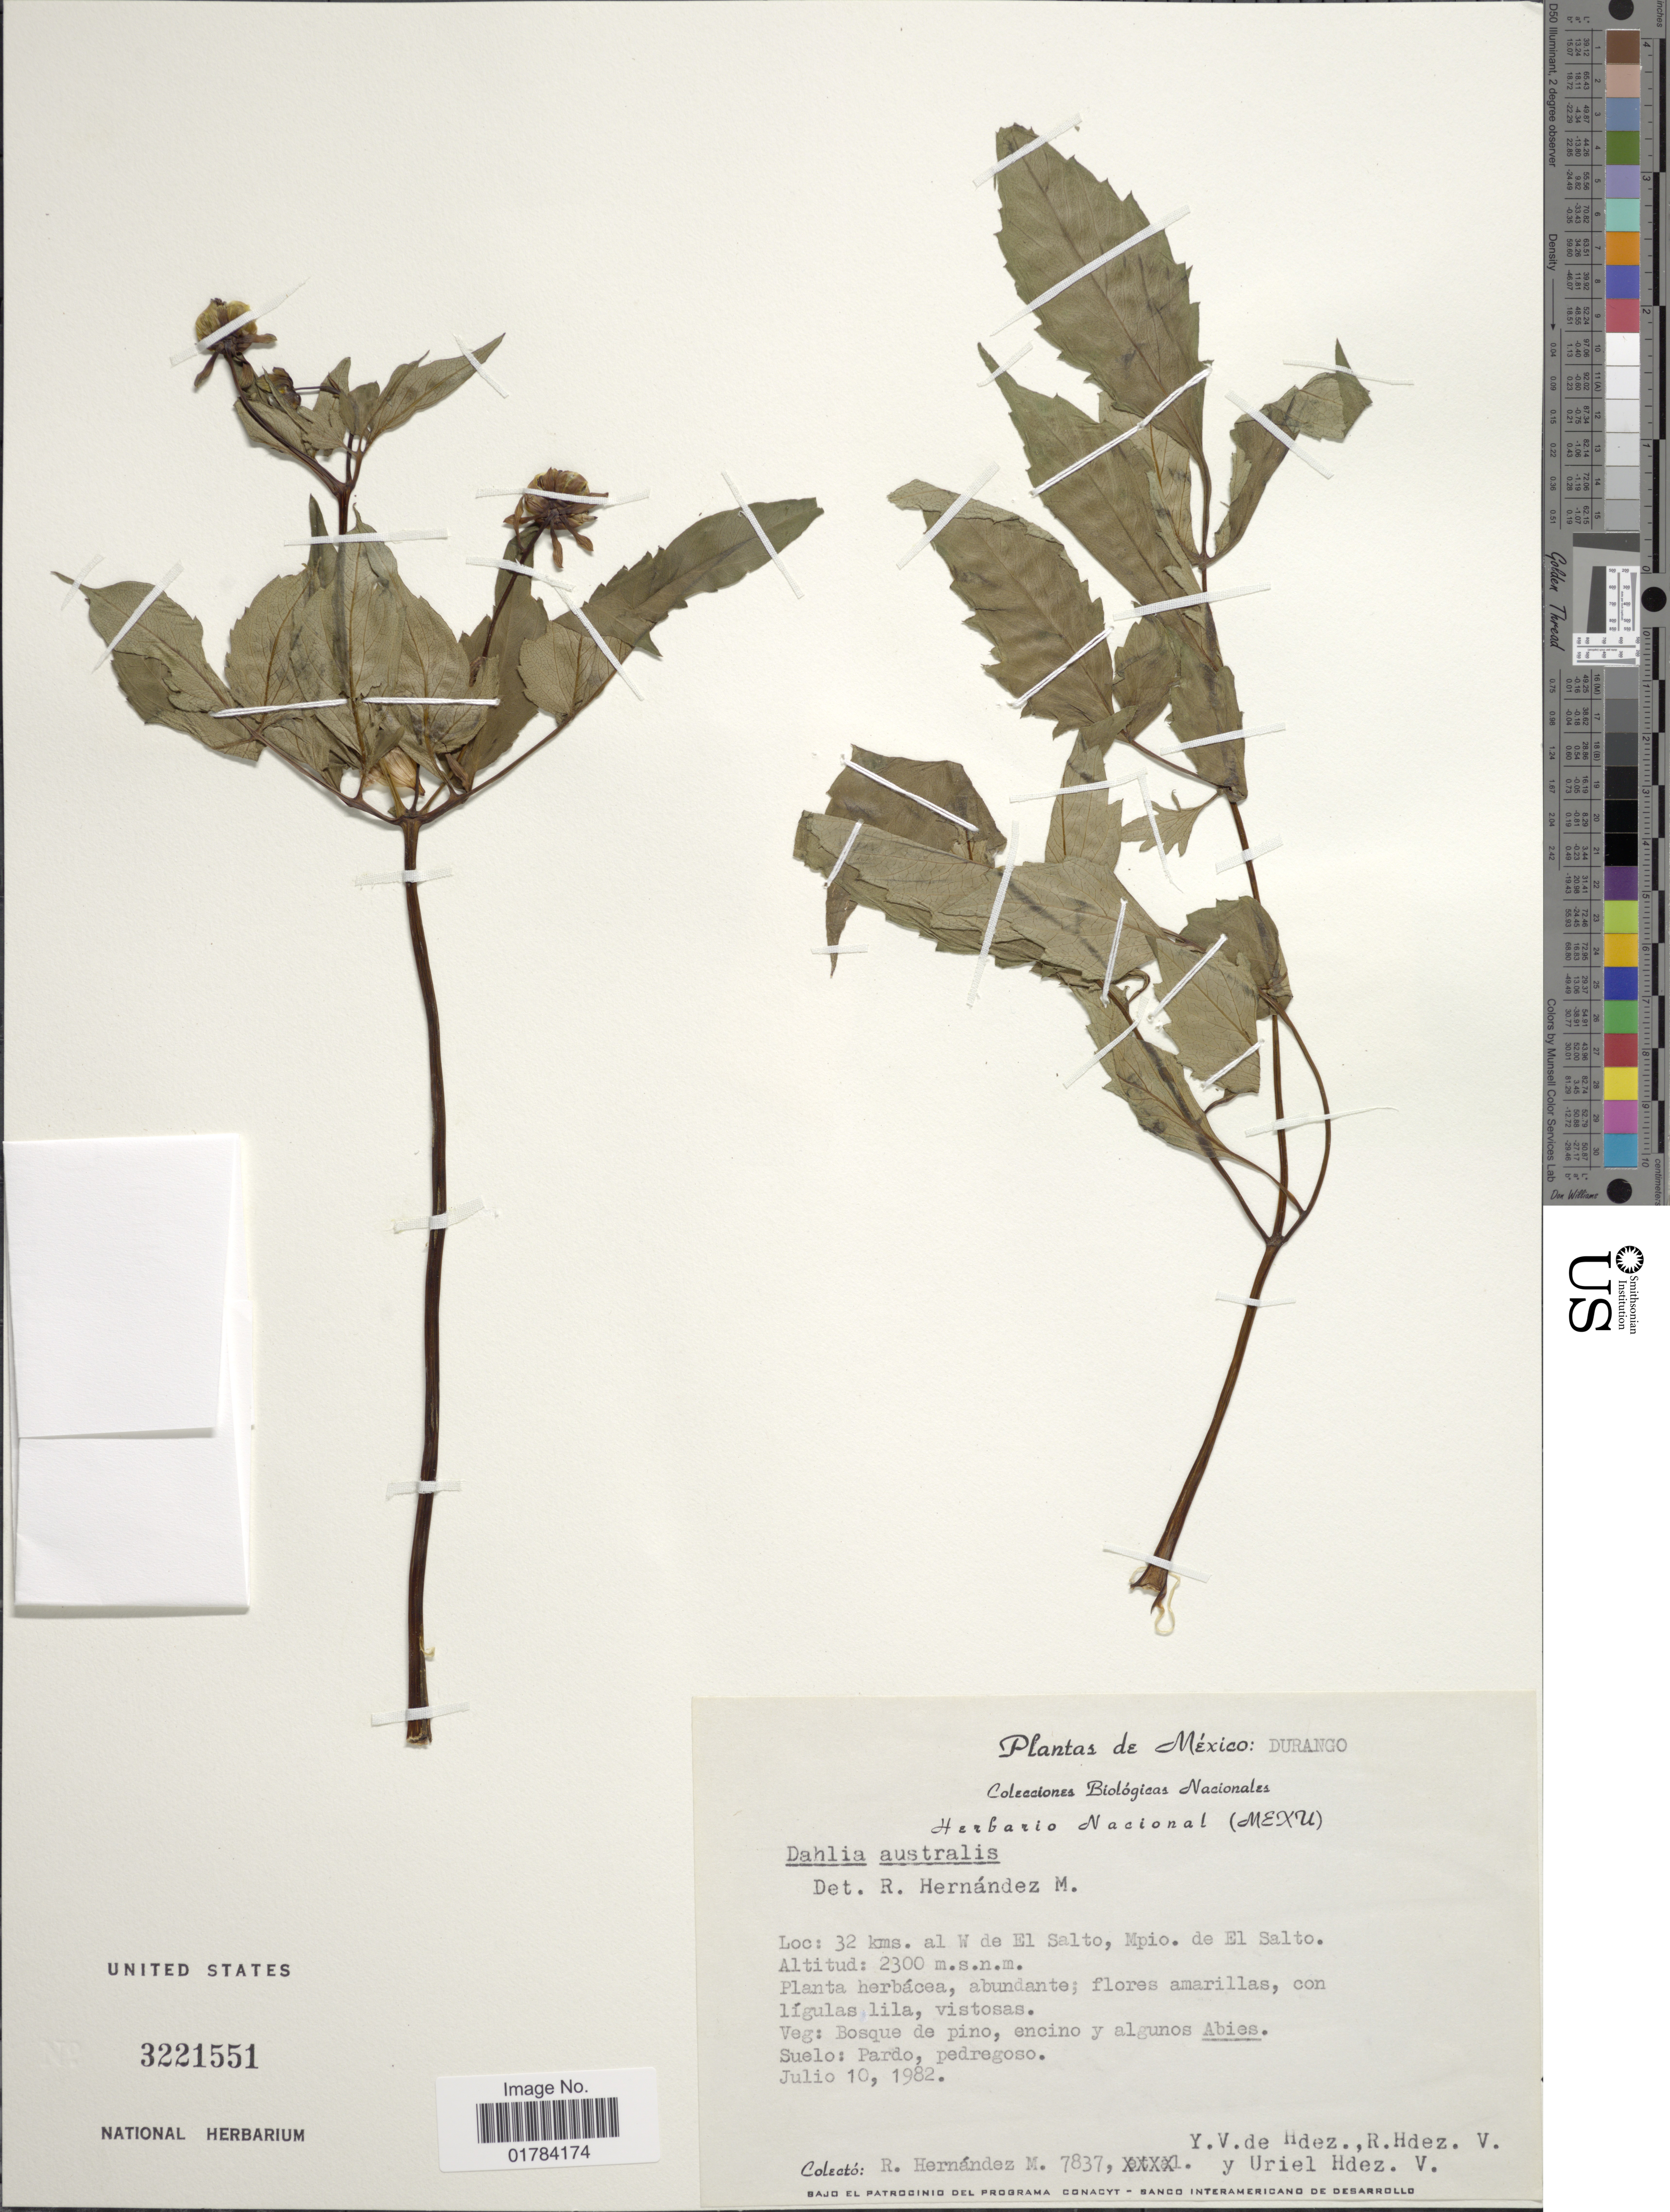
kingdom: Plantae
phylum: Tracheophyta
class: Magnoliopsida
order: Asterales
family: Asteraceae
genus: Dahlia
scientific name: Dahlia australis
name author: (Sherff) P.D. Sørensen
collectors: R. Hernández M., Y. V. De Hdez, R. Hdez.-V. & U. Hdez.-V.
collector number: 7837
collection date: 1982-07-10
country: Mexico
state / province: Durango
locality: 32 kms. al W de El Salto, Mpio. de El Salto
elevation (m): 2300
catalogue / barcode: US 3221551